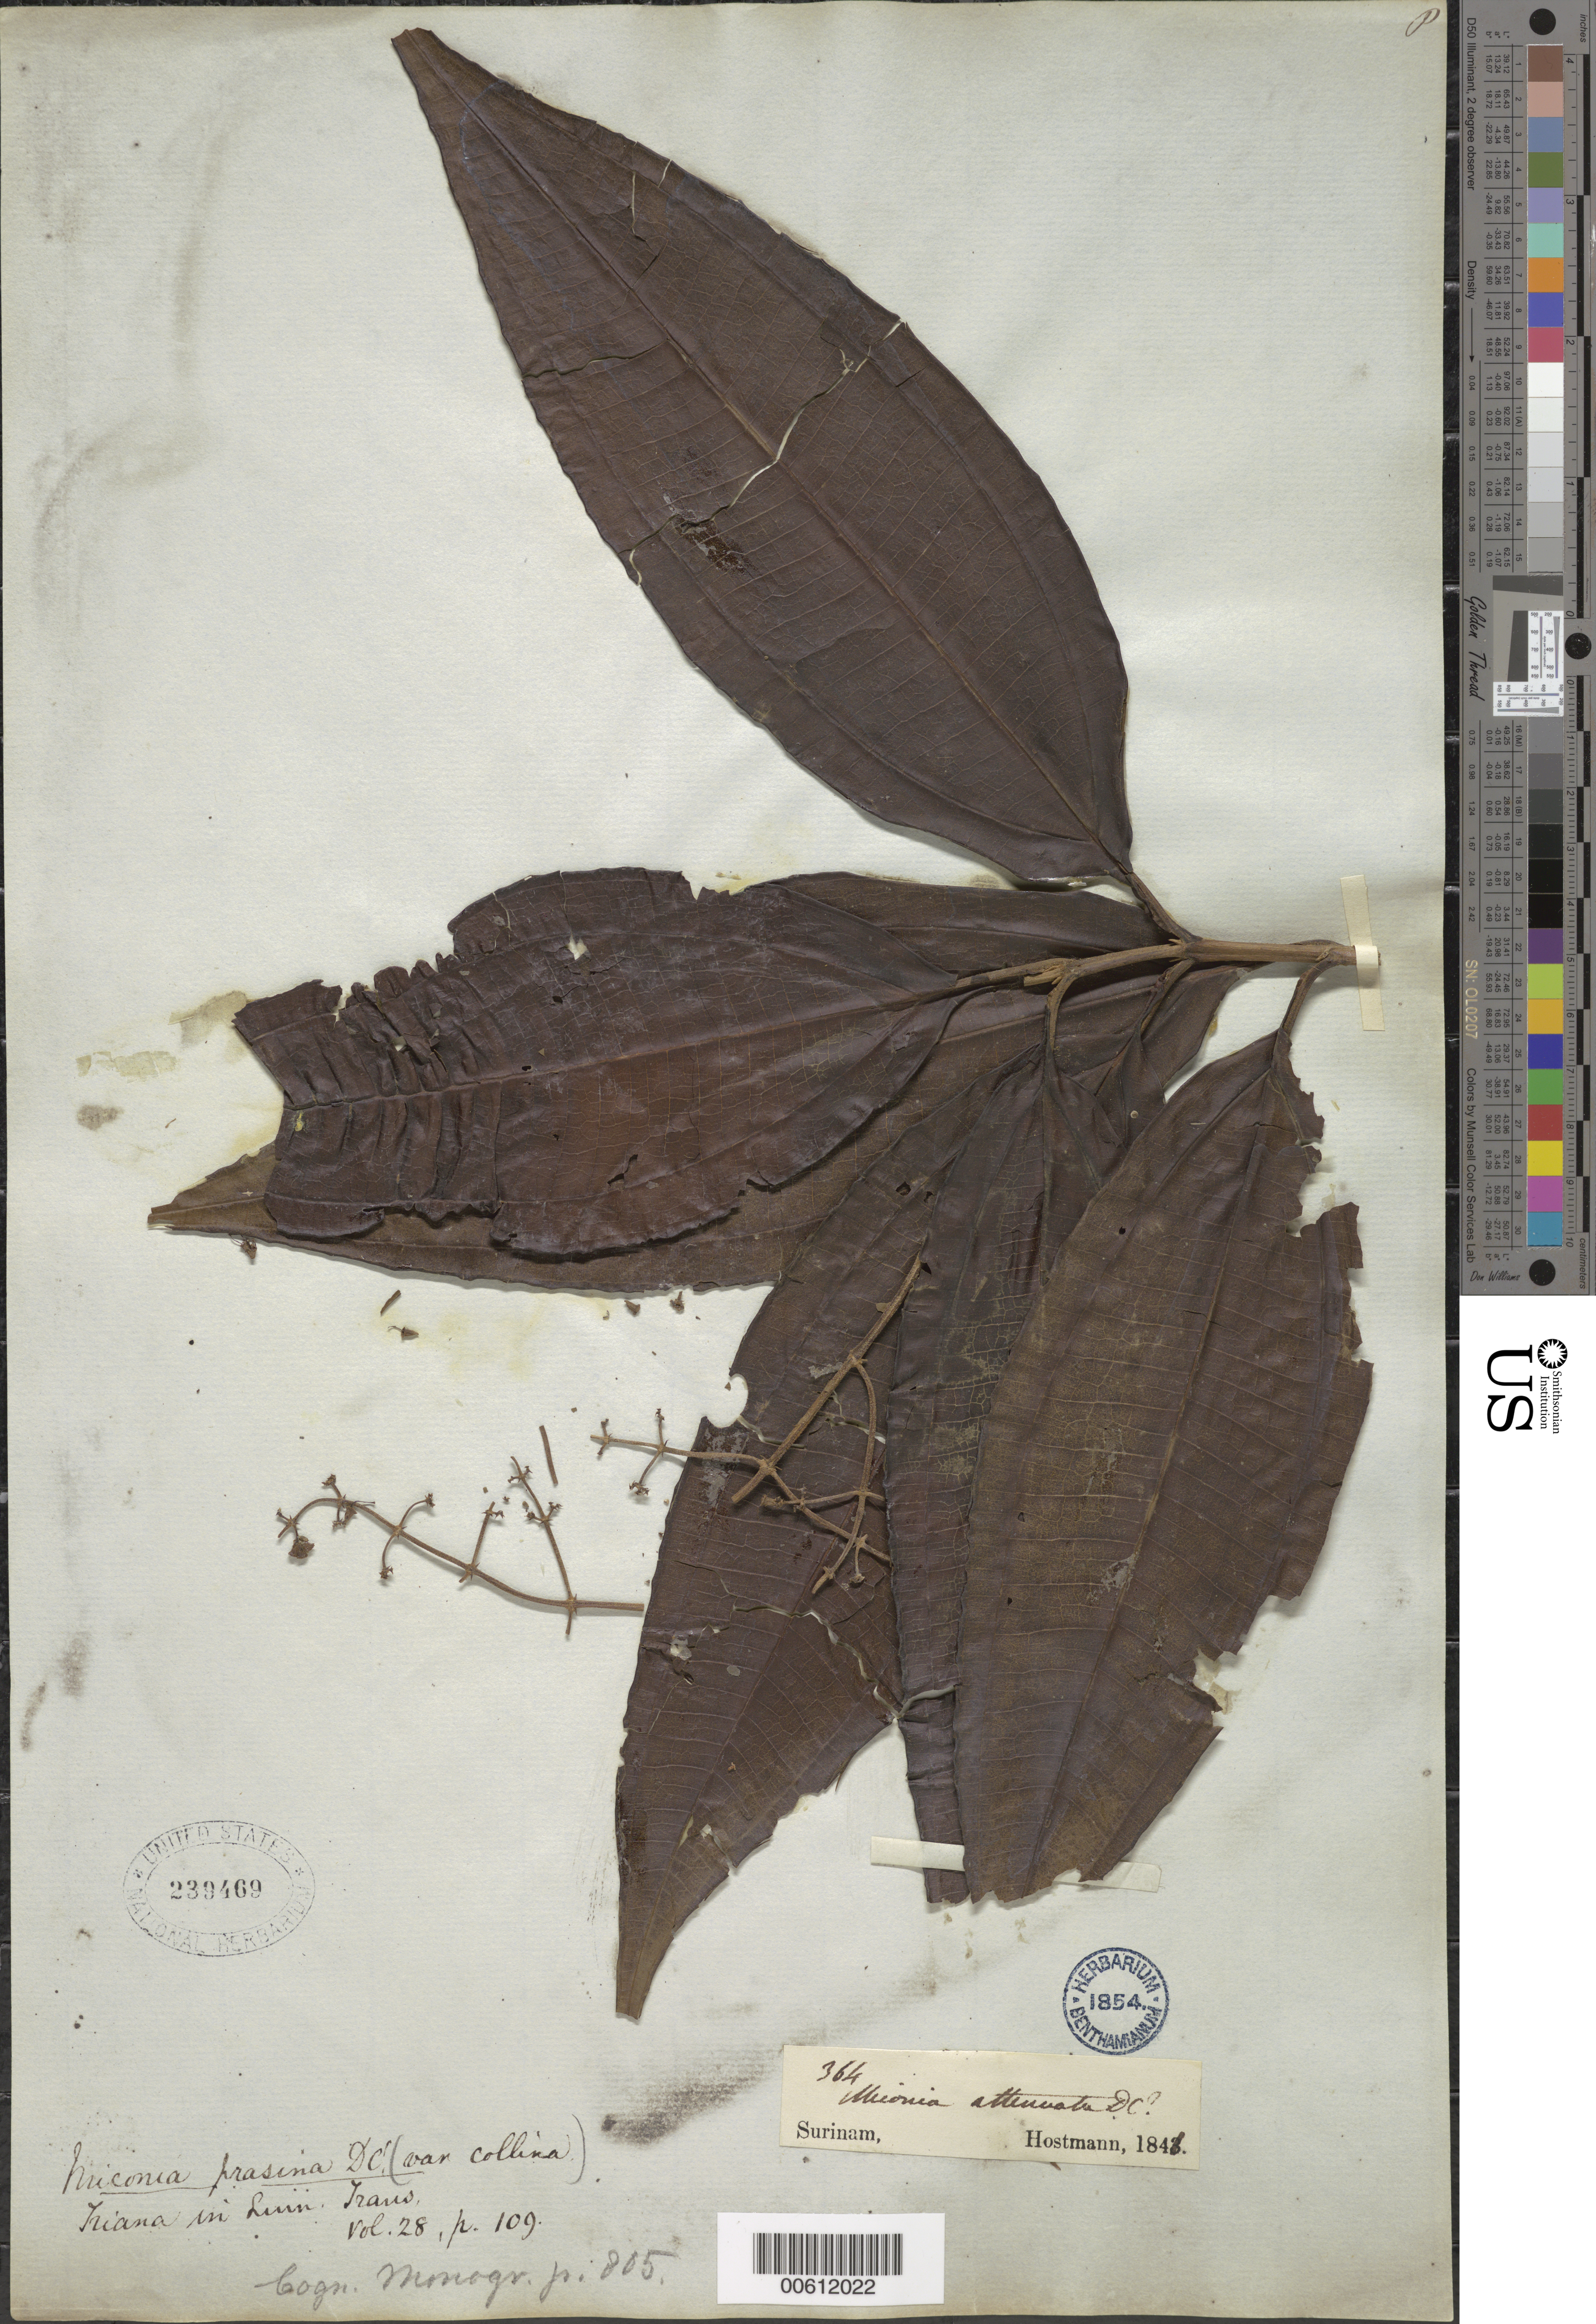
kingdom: Plantae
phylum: Tracheophyta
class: Magnoliopsida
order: Myrtales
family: Melastomataceae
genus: Miconia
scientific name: Miconia prasina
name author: (Sw.) DC.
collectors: F. Hostmann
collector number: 364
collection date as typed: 1841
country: Suriname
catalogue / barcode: US 239469